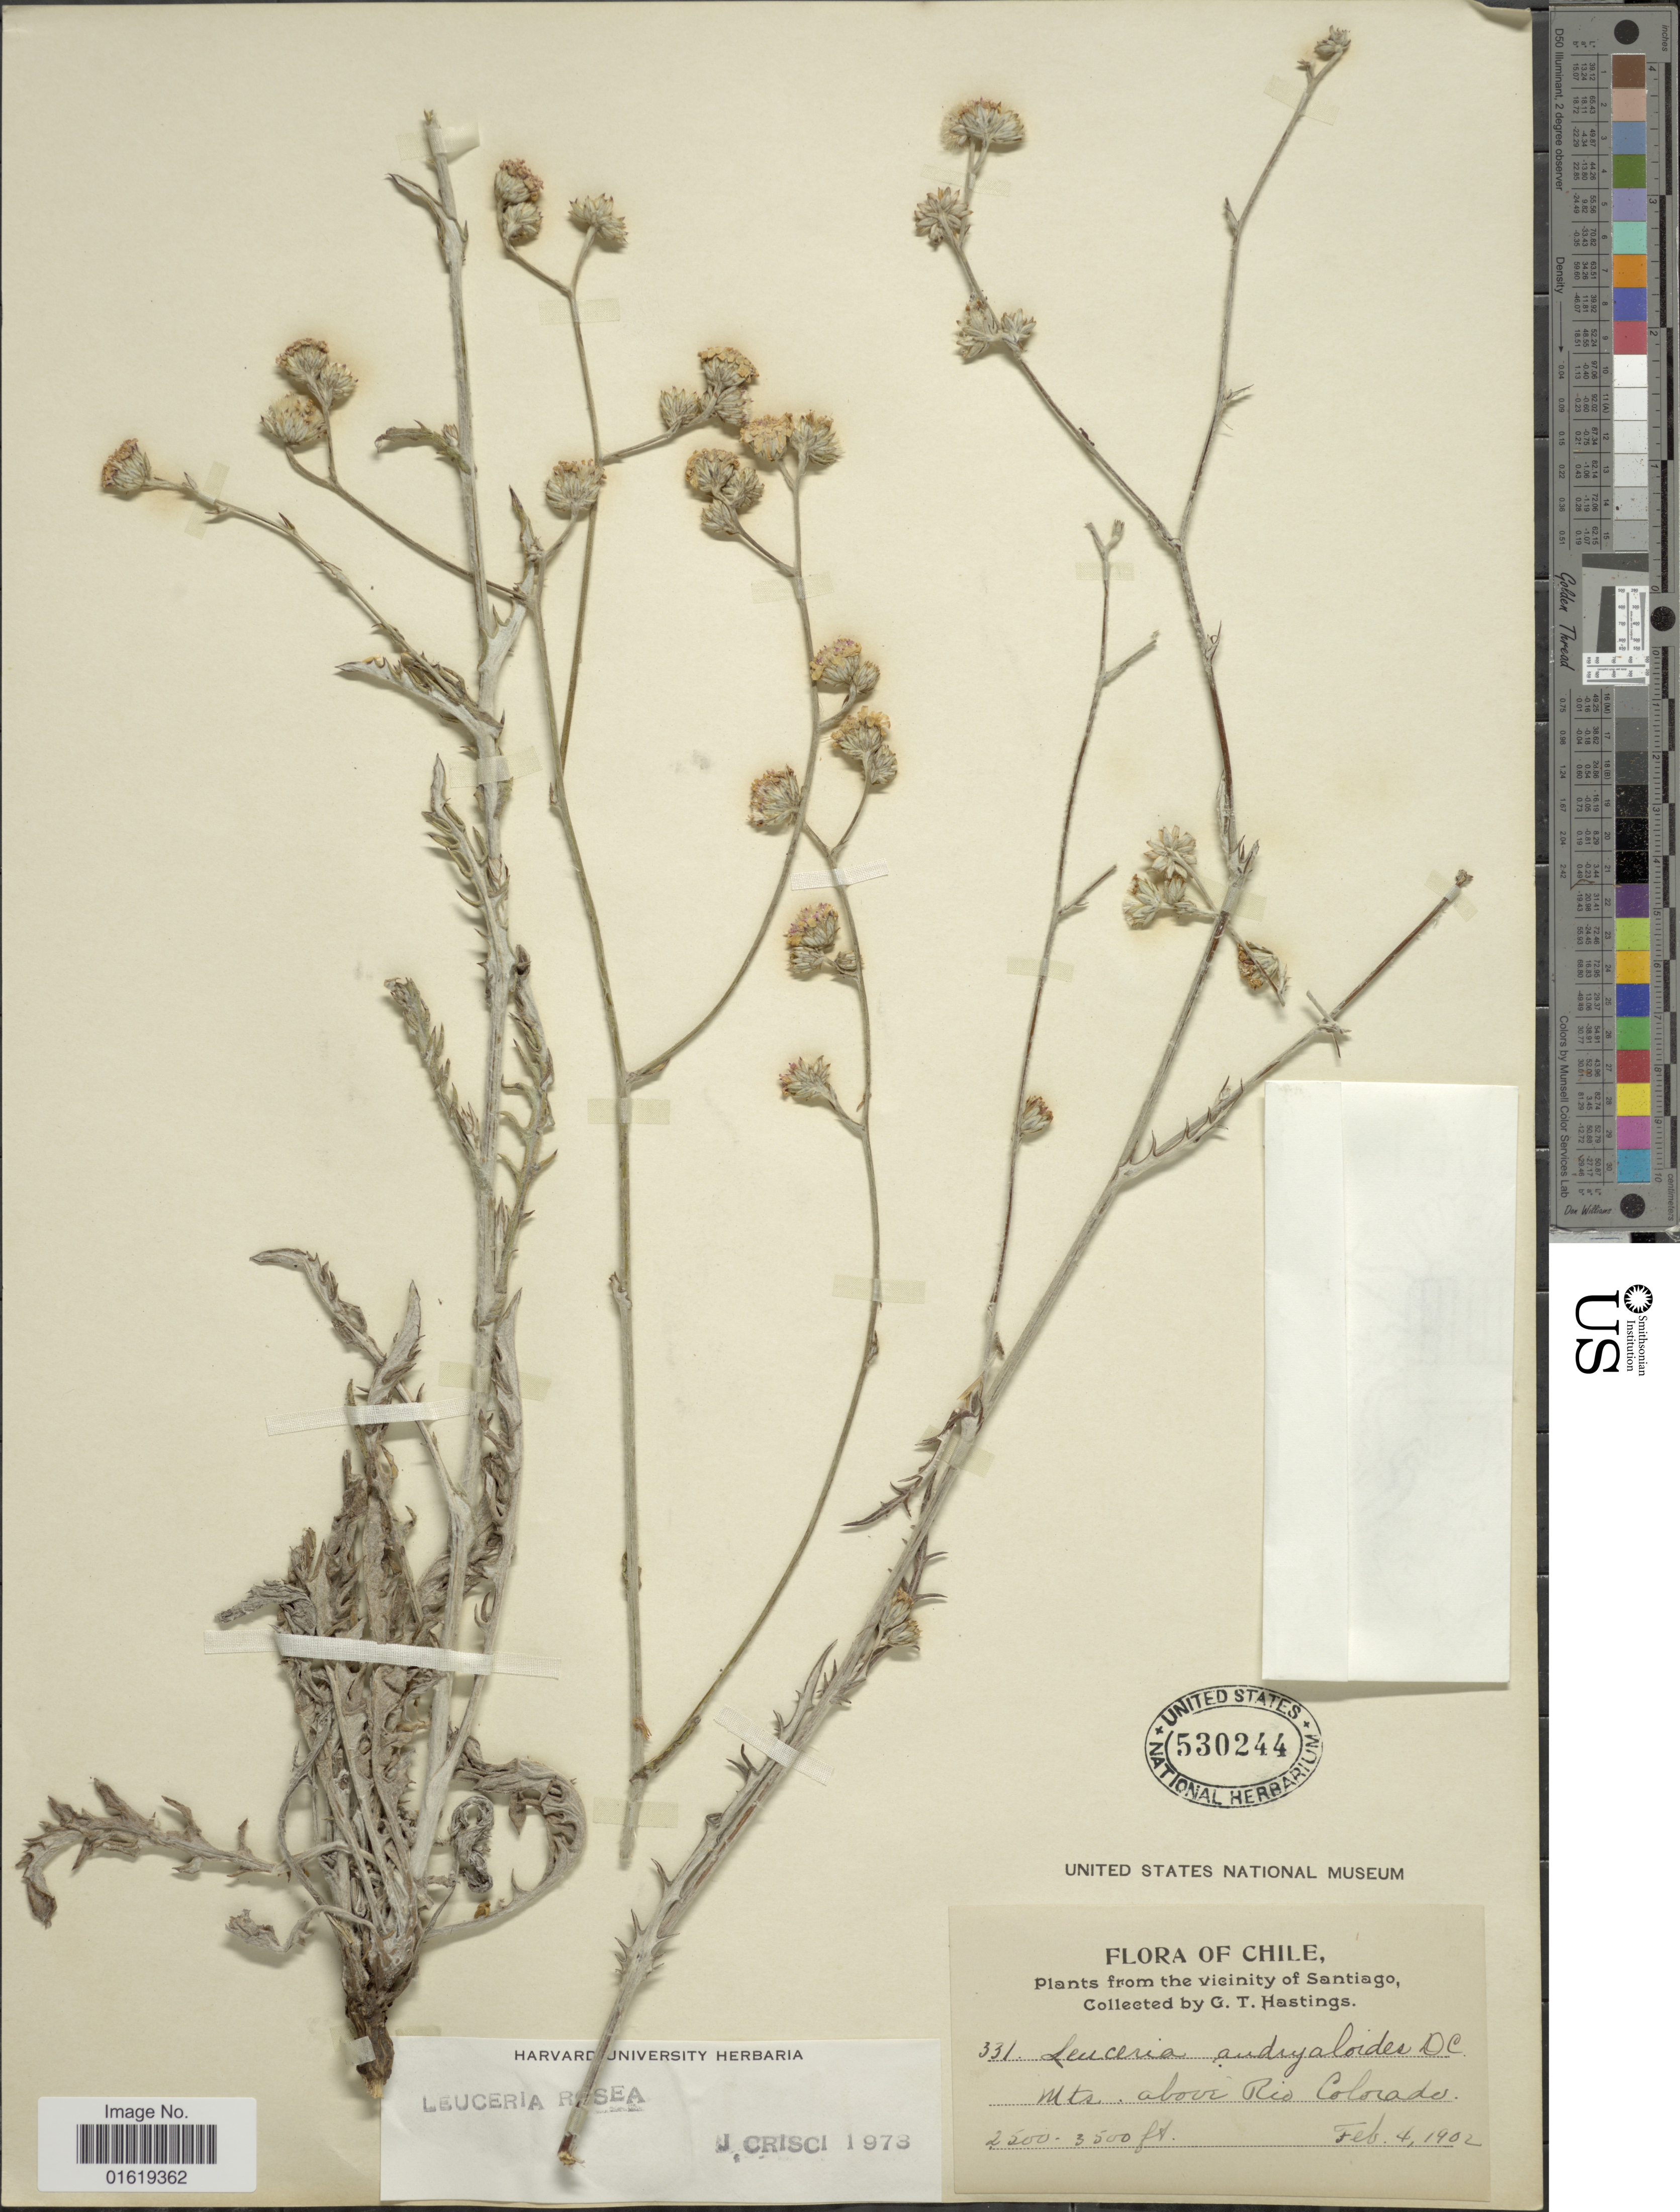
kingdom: Plantae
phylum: Tracheophyta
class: Magnoliopsida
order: Asterales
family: Asteraceae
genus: Leucheria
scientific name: Leucheria rosea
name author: Poepp. ex Less.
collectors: G. Hastings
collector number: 331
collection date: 1902-02-04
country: Chile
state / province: Región Metropolitana (RM)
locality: Vicinity of Santiago. Mts. above Rio Colorado.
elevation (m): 762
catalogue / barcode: US 530244